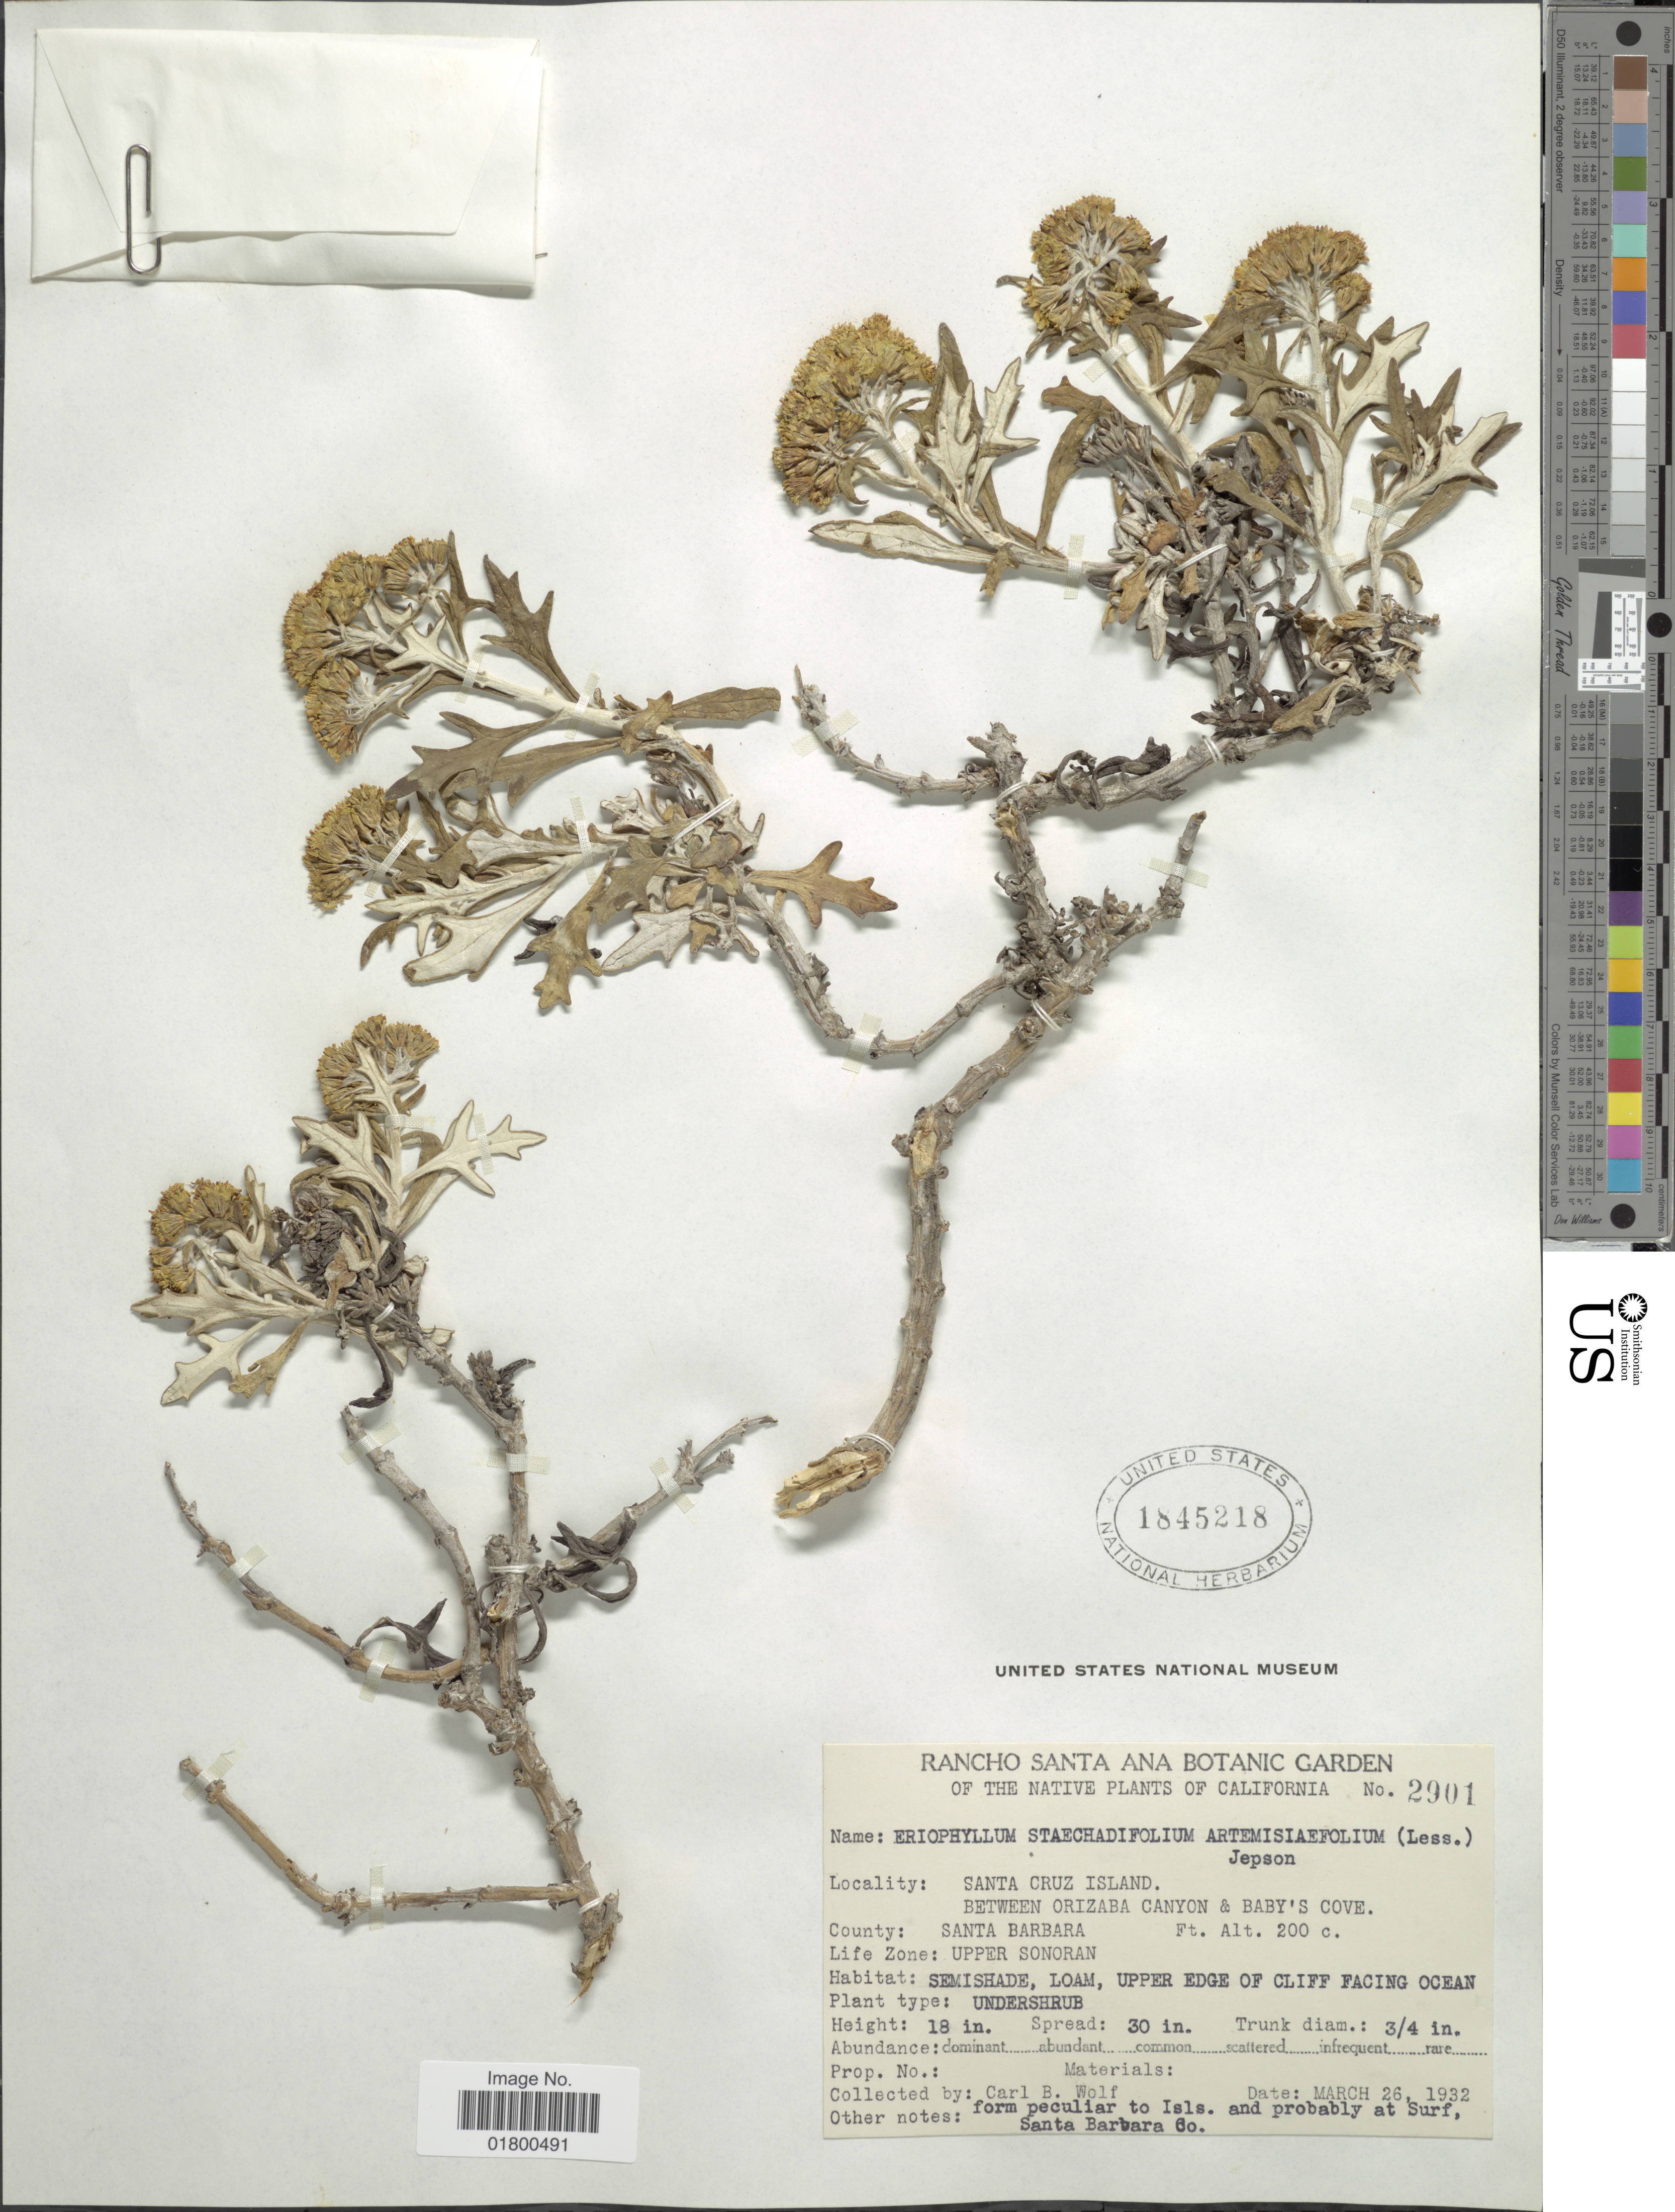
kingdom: Plantae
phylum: Tracheophyta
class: Magnoliopsida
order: Asterales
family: Asteraceae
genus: Eriophyllum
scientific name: Eriophyllum staechadifolium var. artemisiaefolium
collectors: C. B. Wolf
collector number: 2901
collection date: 1932-03-26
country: United States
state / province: California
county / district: Santa Barbara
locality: Santa Cruz Island, Between Orizaba Canyon & Baby's Cove, County: Santa Barbara, Life Zone: Upper Zone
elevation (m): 61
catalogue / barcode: US 1845218